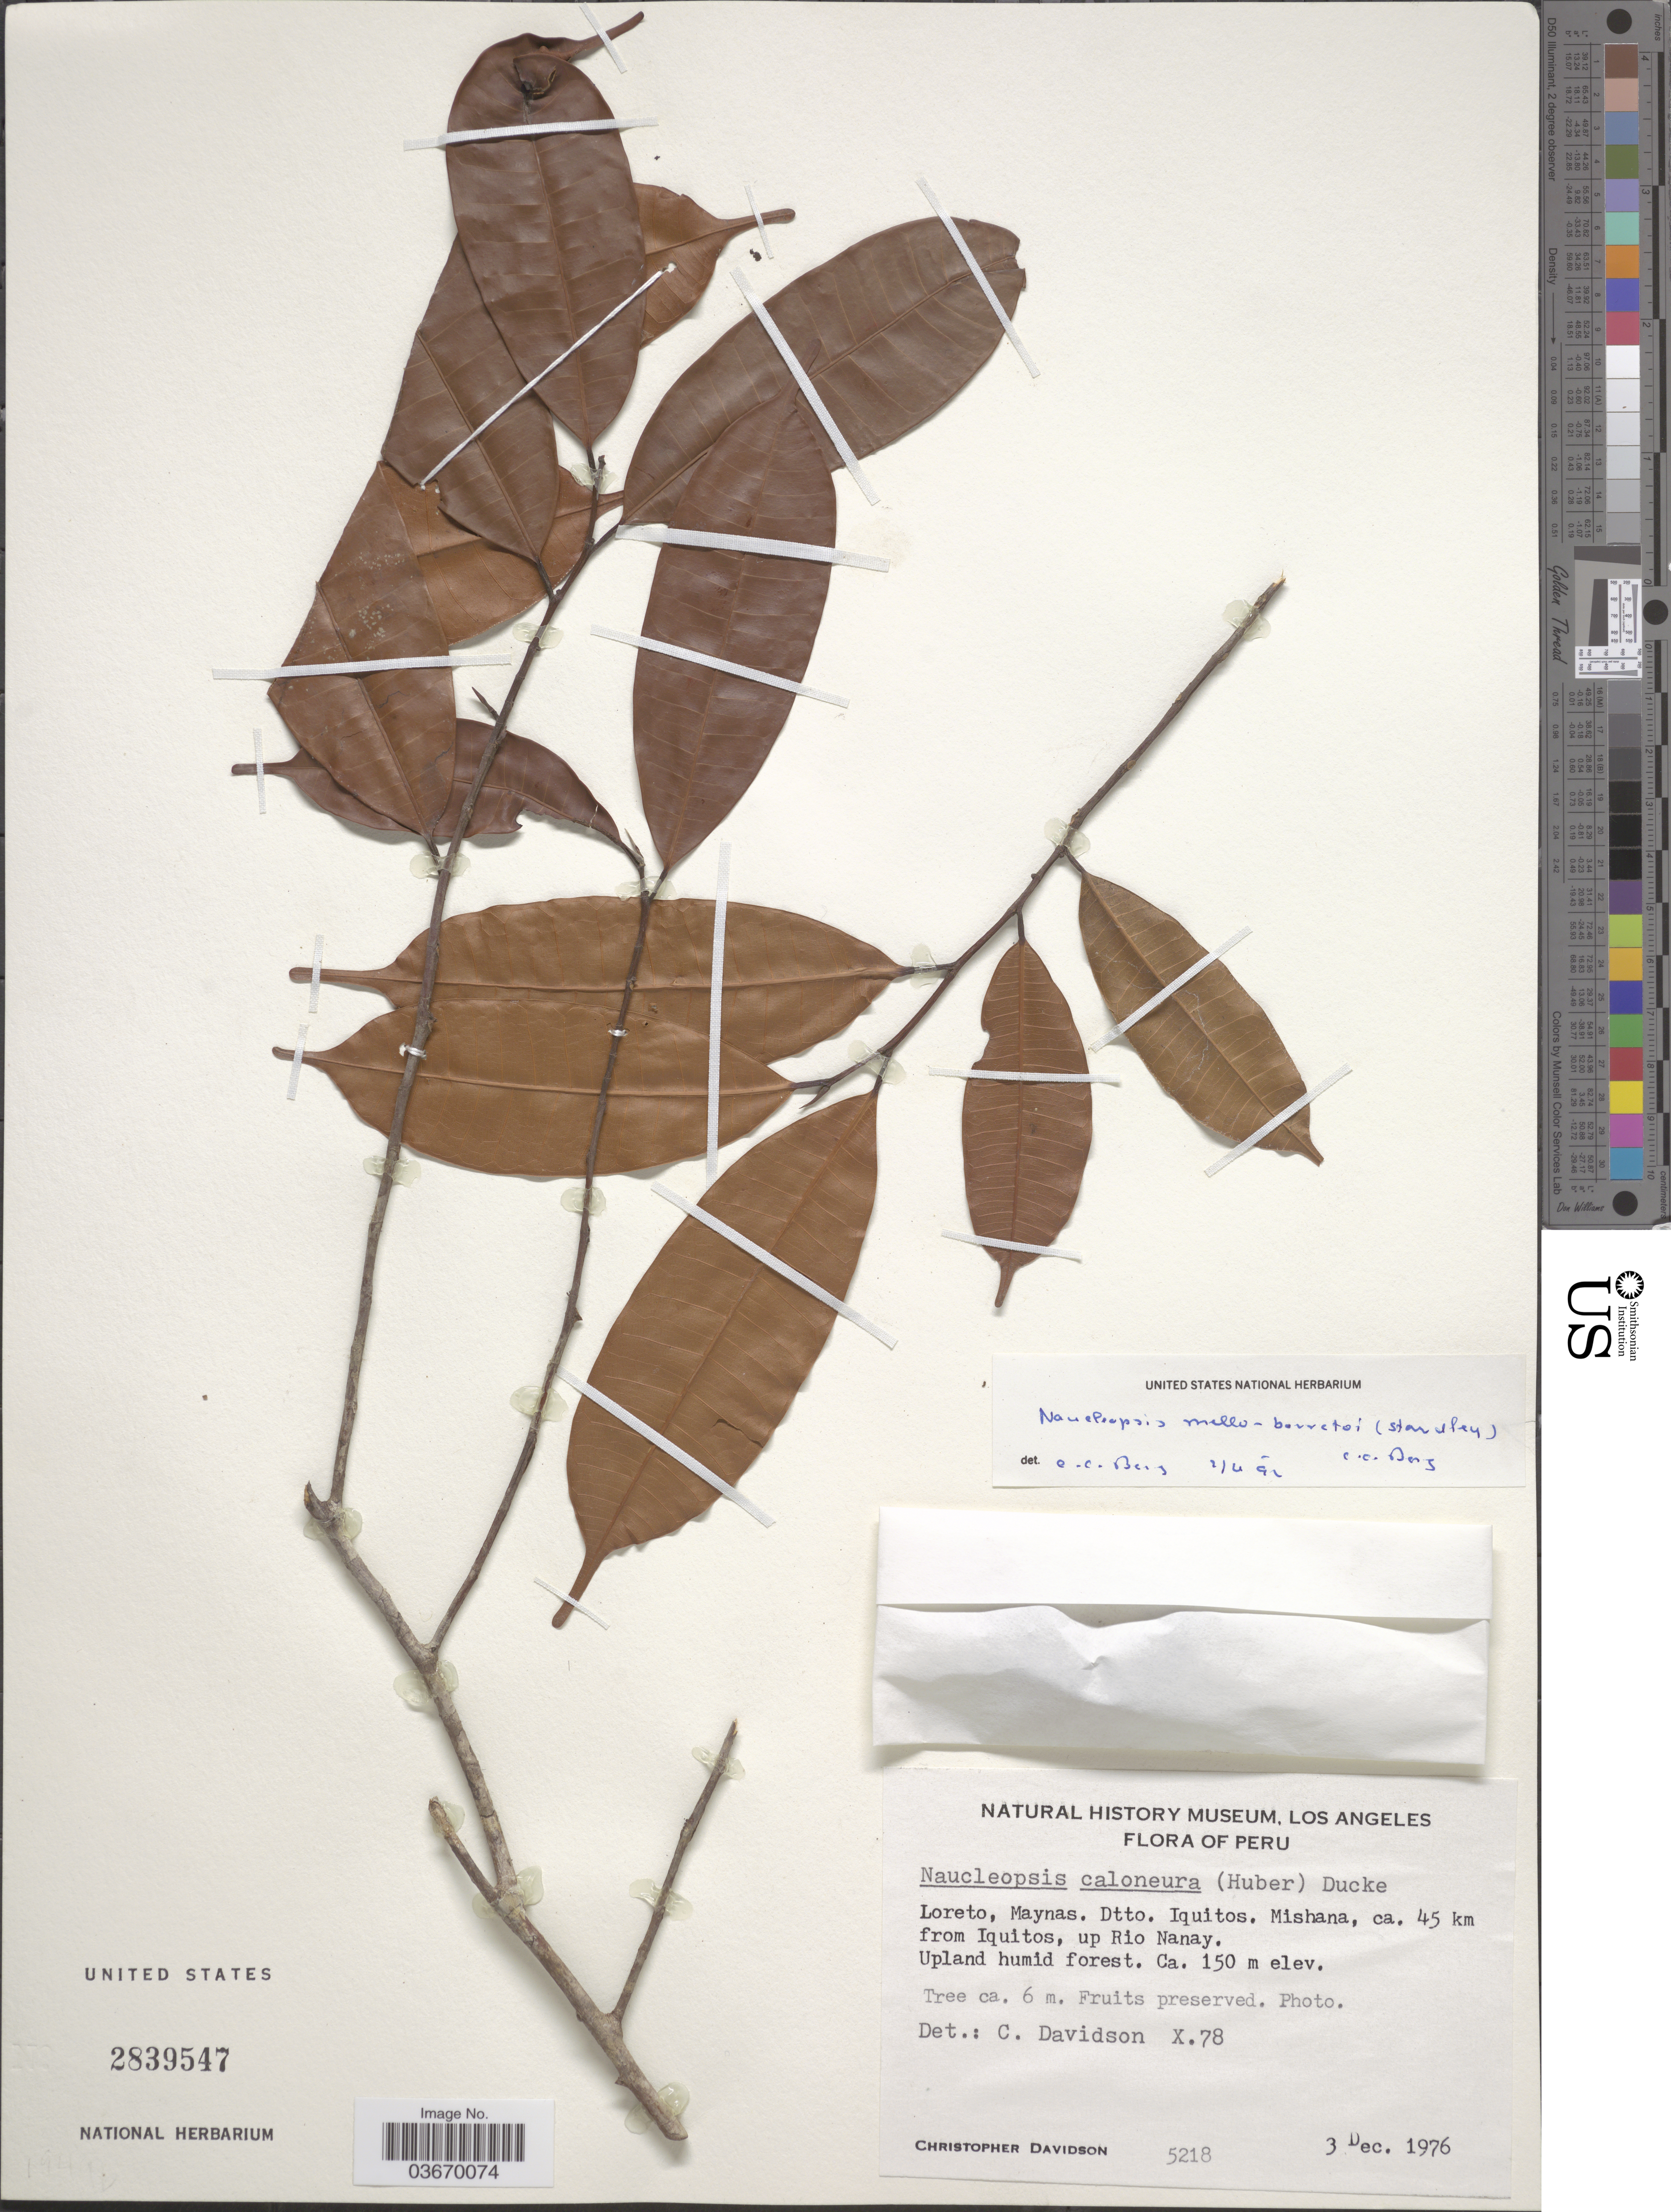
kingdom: Plantae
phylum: Tracheophyta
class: Magnoliopsida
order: Rosales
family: Moraceae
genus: Naucleopsis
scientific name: Naucleopsis mello-barretoi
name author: (Standl.) C.C. Berg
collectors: C. Davidson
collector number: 5218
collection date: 1976-12-03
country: Peru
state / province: Loreto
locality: Maynas. Dtto. Iquitos. Mishana, ca. 45 km from Iquitos, up Rio Nanay.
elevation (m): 150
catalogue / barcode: US 2839547